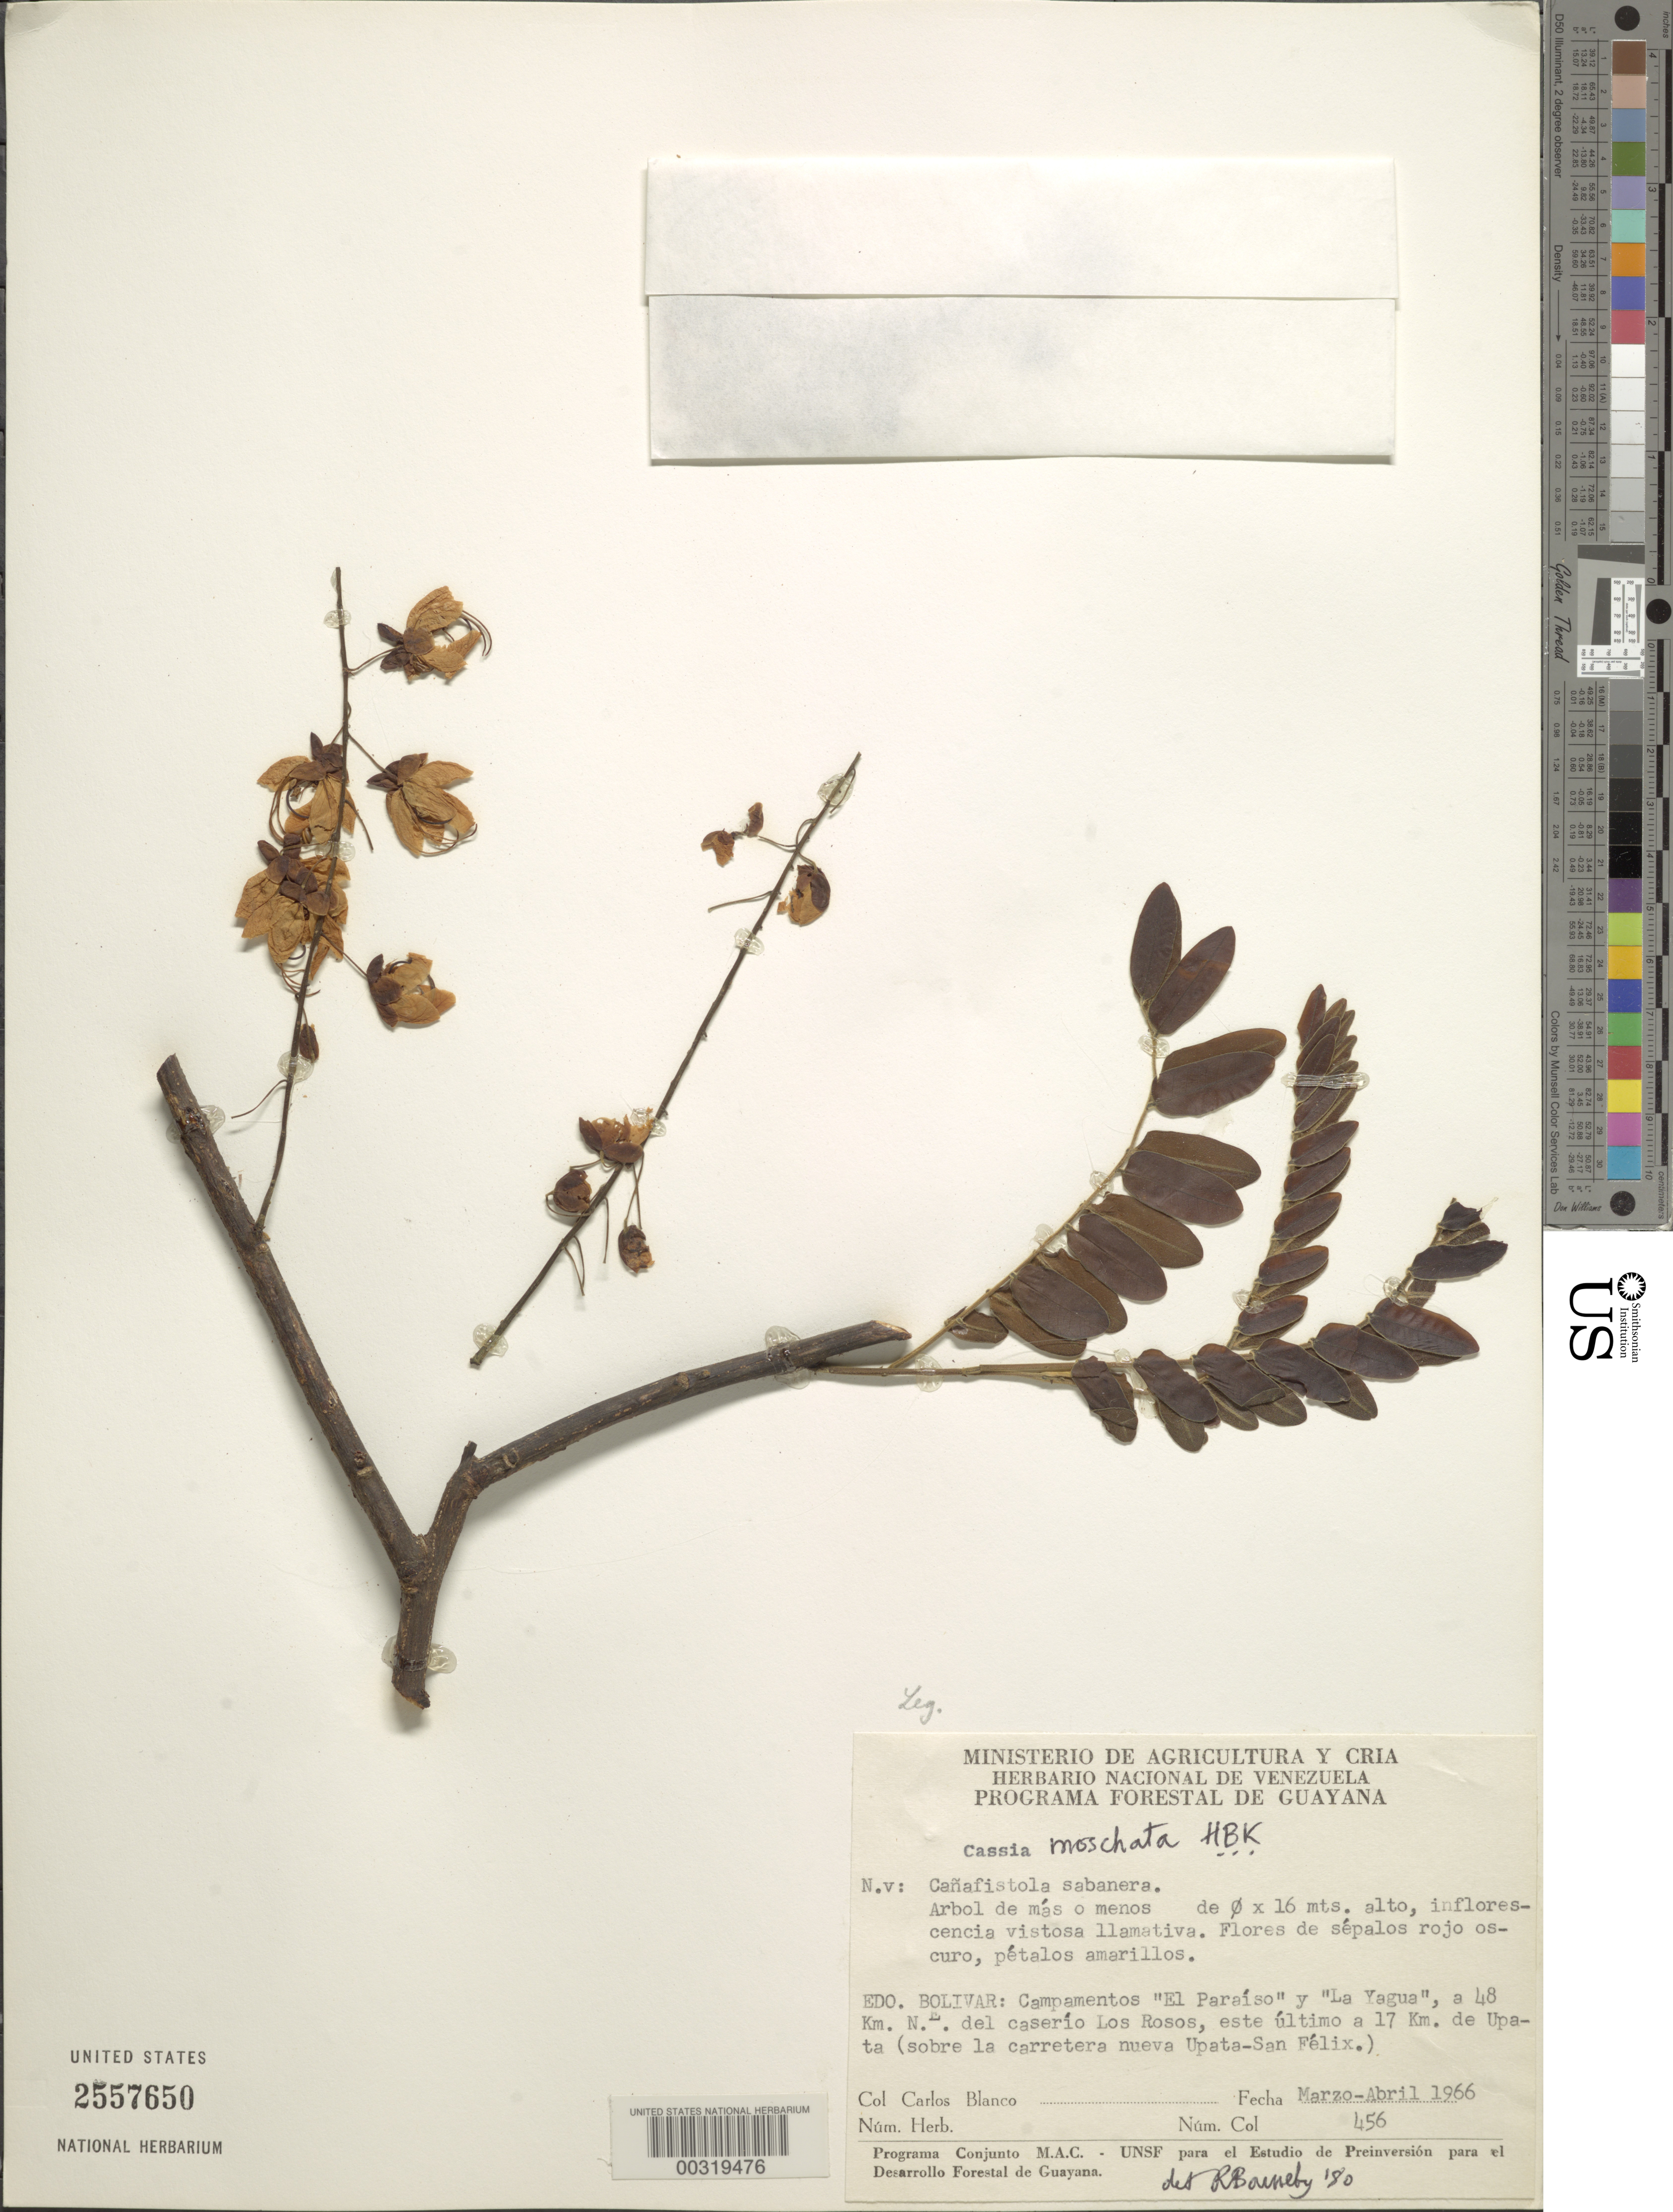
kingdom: Plantae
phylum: Tracheophyta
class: Magnoliopsida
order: Fabales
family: Fabaceae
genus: Cassia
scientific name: Cassia moschata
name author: Kunth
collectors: C. A. Blanco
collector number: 456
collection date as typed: Mar 1966 to -- Apr 1966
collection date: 1966-03/1966-04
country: Venezuela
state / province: Bolivar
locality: Encampments "el paraiso" and "la yagua", 48 km ne of village los rosos, 17 km upata (above the new road upata-san felix)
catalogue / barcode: US 2557650